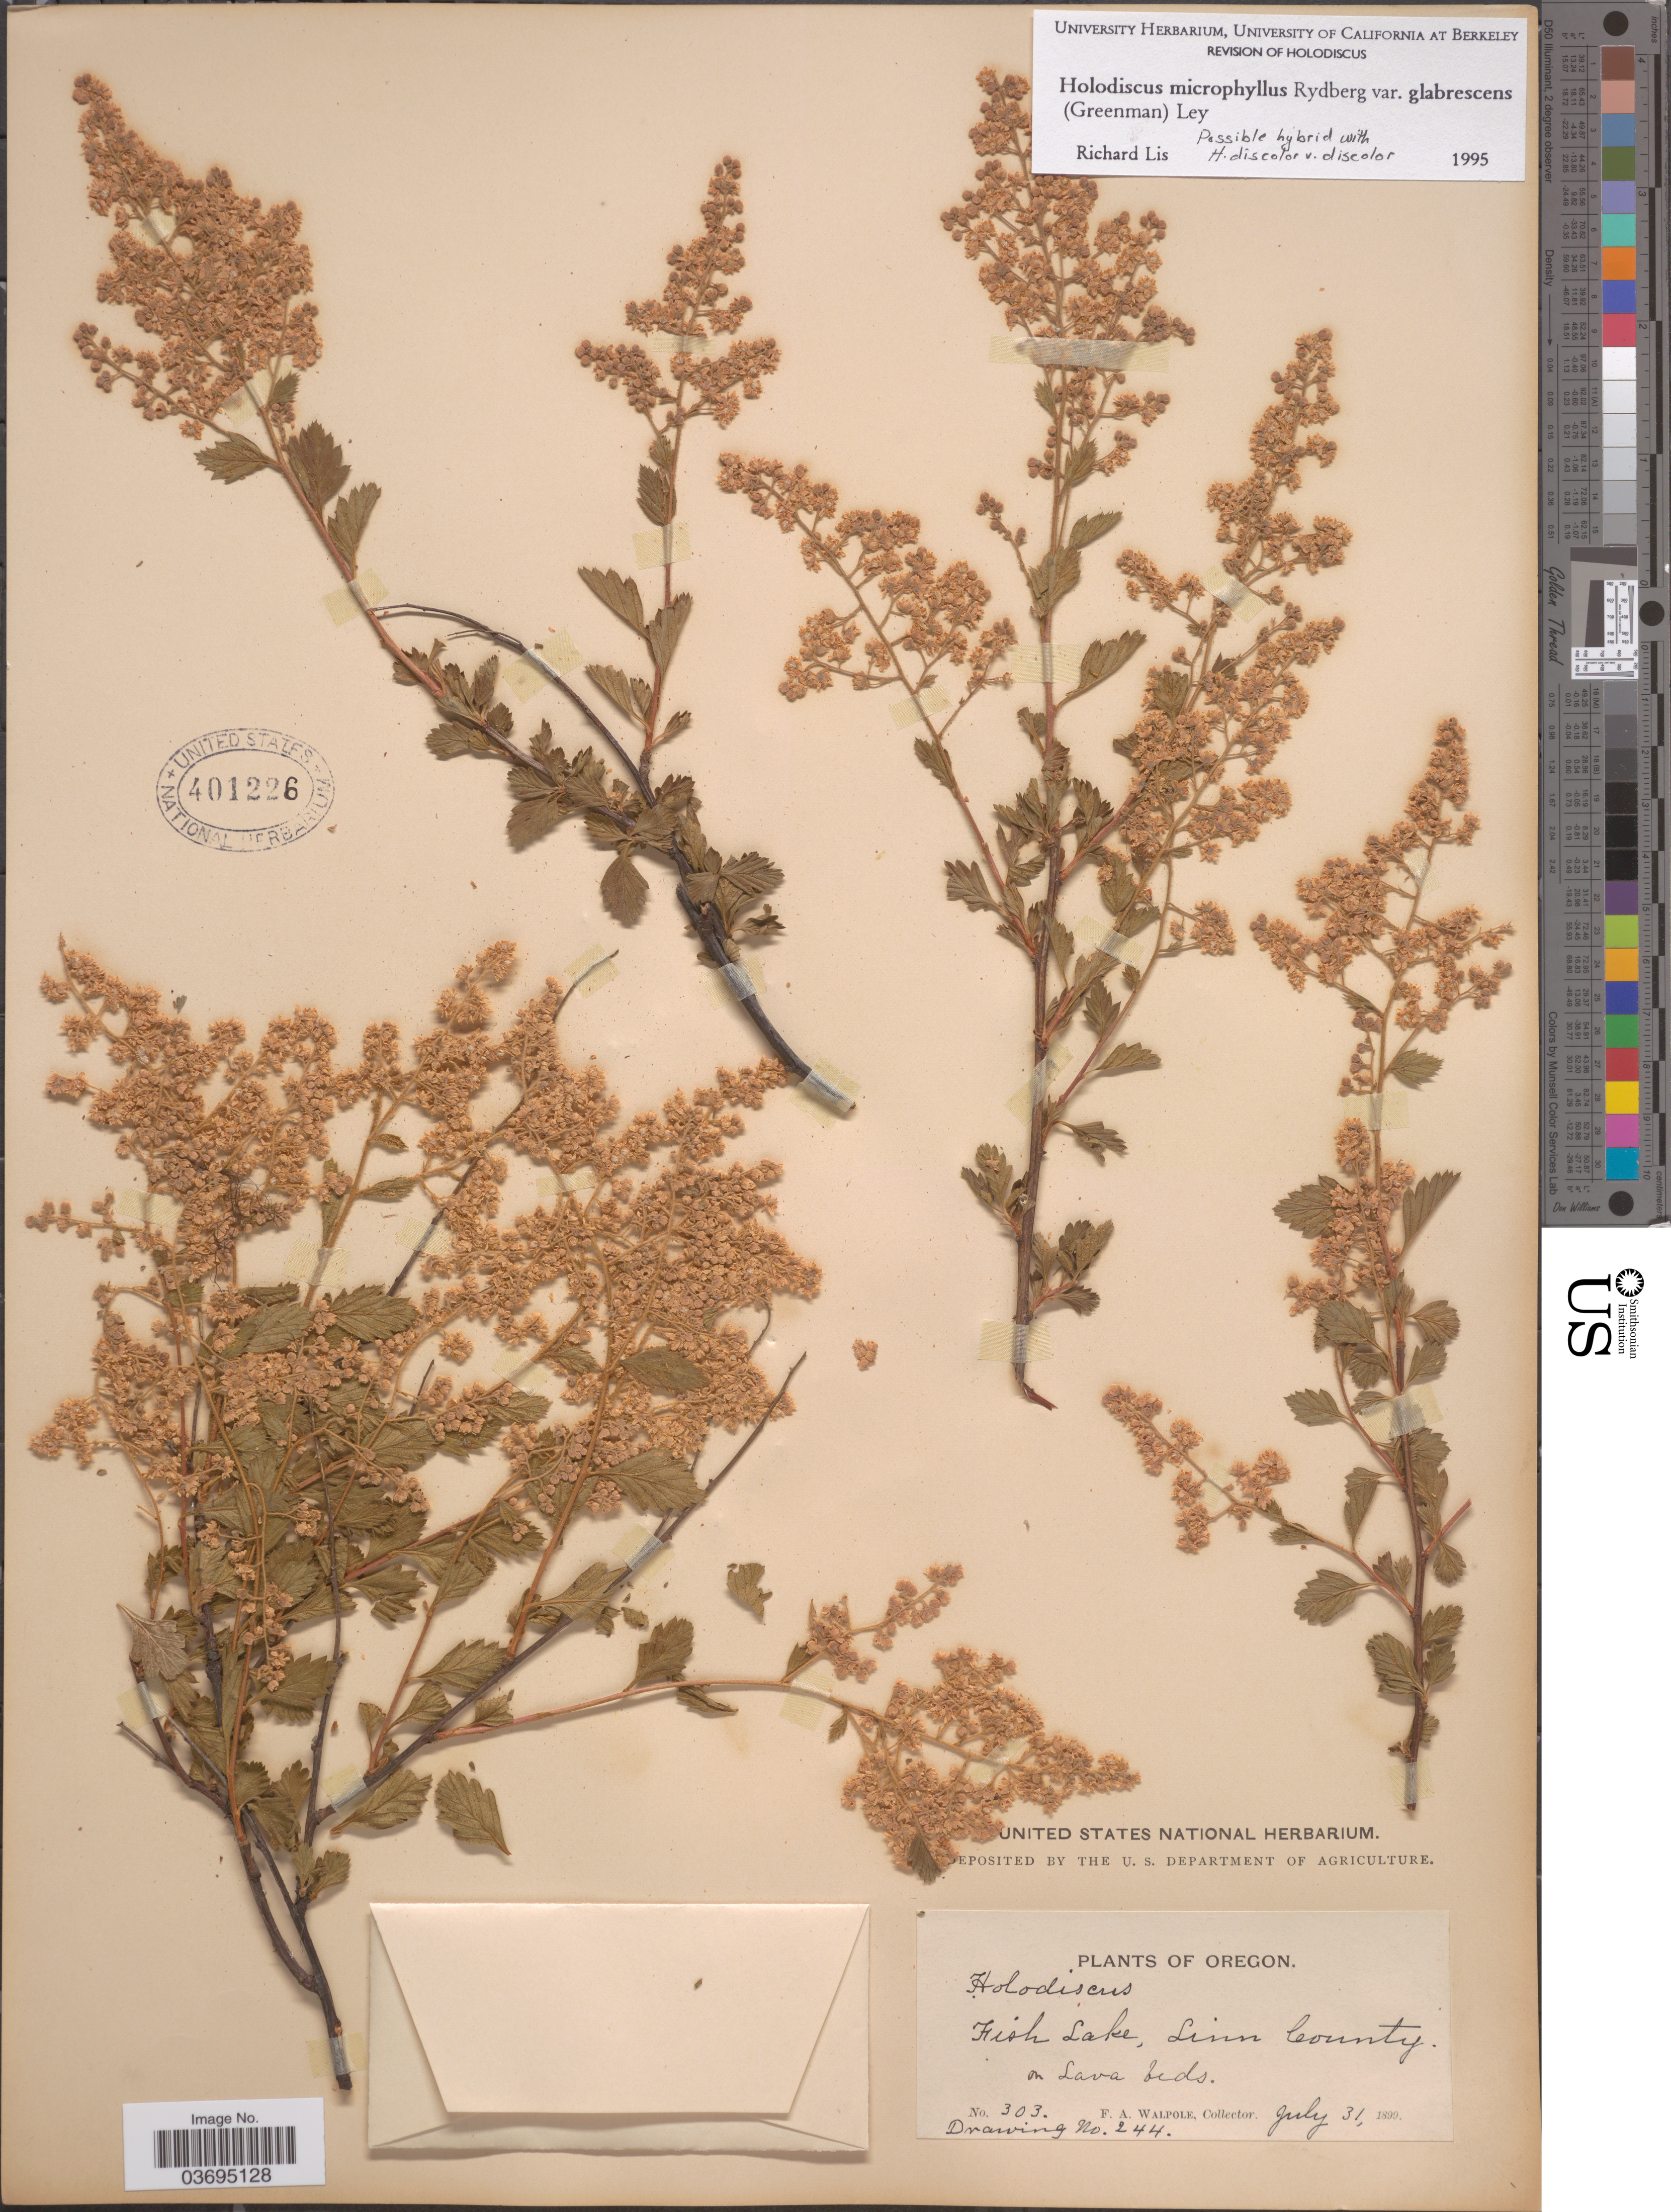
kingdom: Plantae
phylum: Tracheophyta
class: Magnoliopsida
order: Rosales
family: Rosaceae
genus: Holodiscus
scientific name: Holodiscus discolor var. glabrescens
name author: (Greenm.) Jeps.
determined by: Strong, Mark T., (BOT), Smithsonian Institution - National Museum of Natural History (UNITED STATES)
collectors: F. Walpole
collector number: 303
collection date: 1899-07-31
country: United States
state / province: Oregon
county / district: Linn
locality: Fish Lake, Linn County.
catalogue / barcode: US 401226